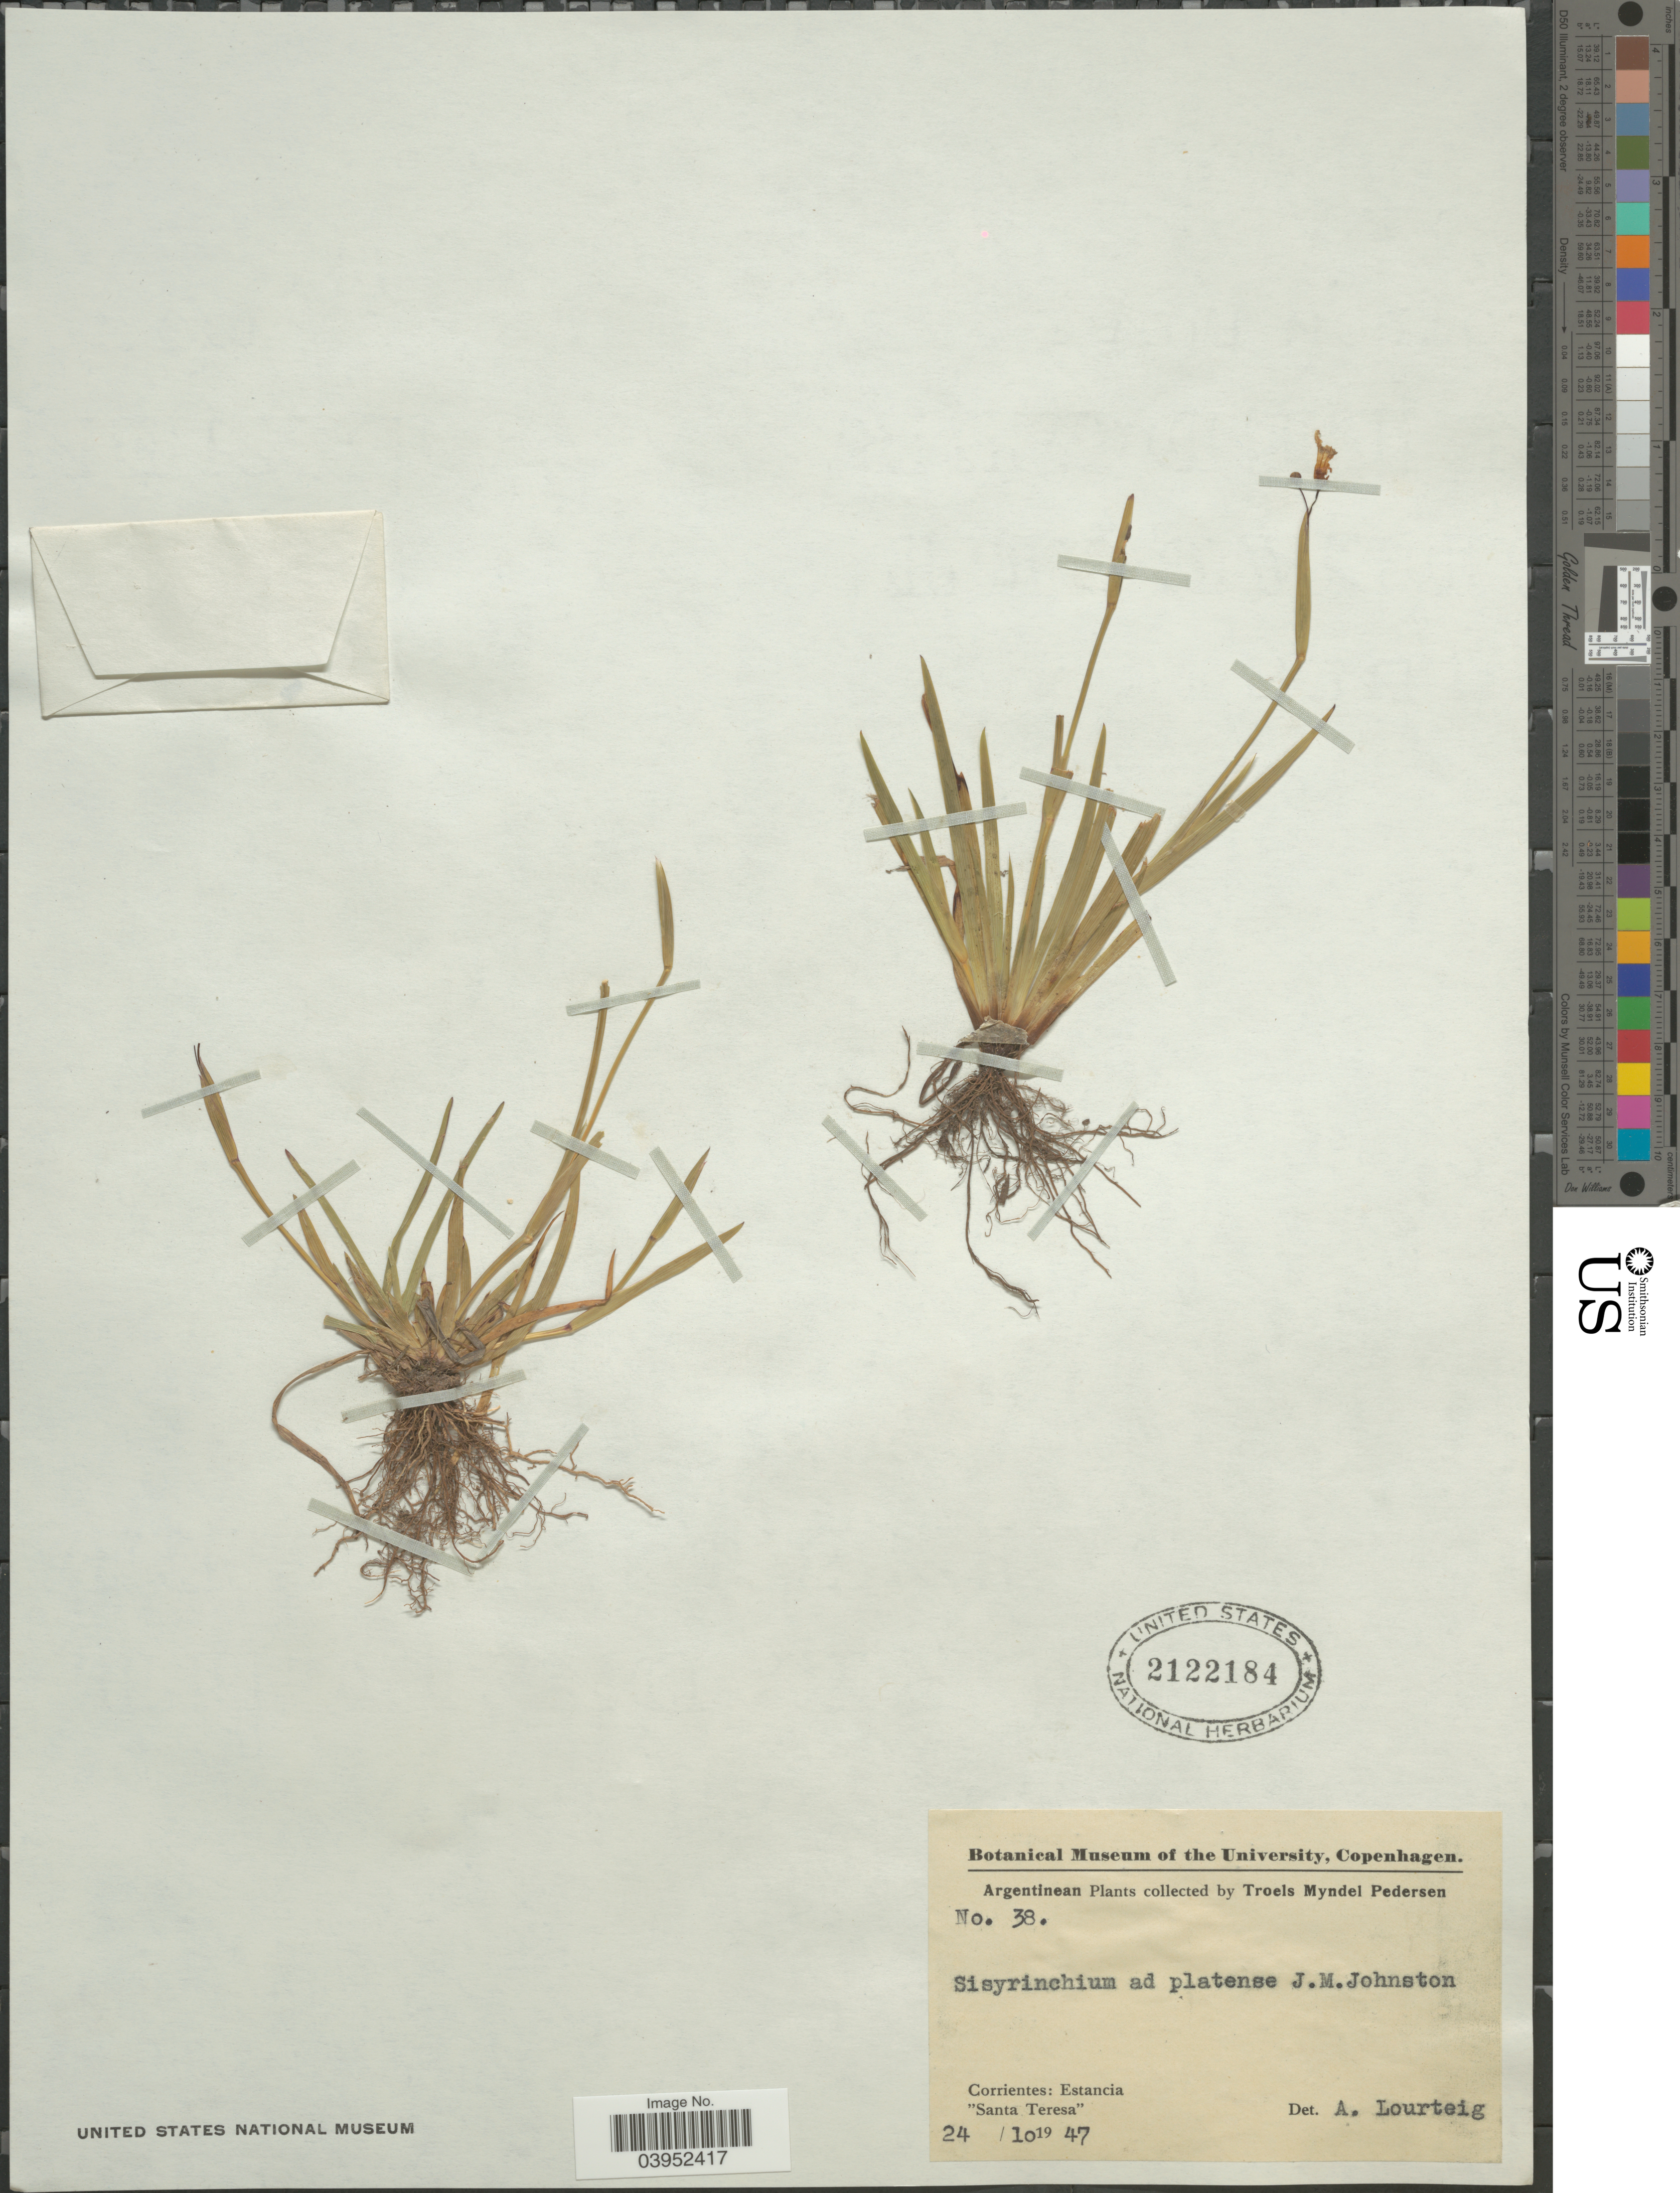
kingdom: Plantae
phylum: Tracheophyta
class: Liliopsida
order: Asparagales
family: Iridaceae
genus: Sisyrinchium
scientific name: Sisyrinchium platense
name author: I.M. Johnst.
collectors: T. Pederson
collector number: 38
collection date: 1947-10-24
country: Argentina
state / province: Corrientes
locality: Estancia "Santa Teresa".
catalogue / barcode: US 2122184